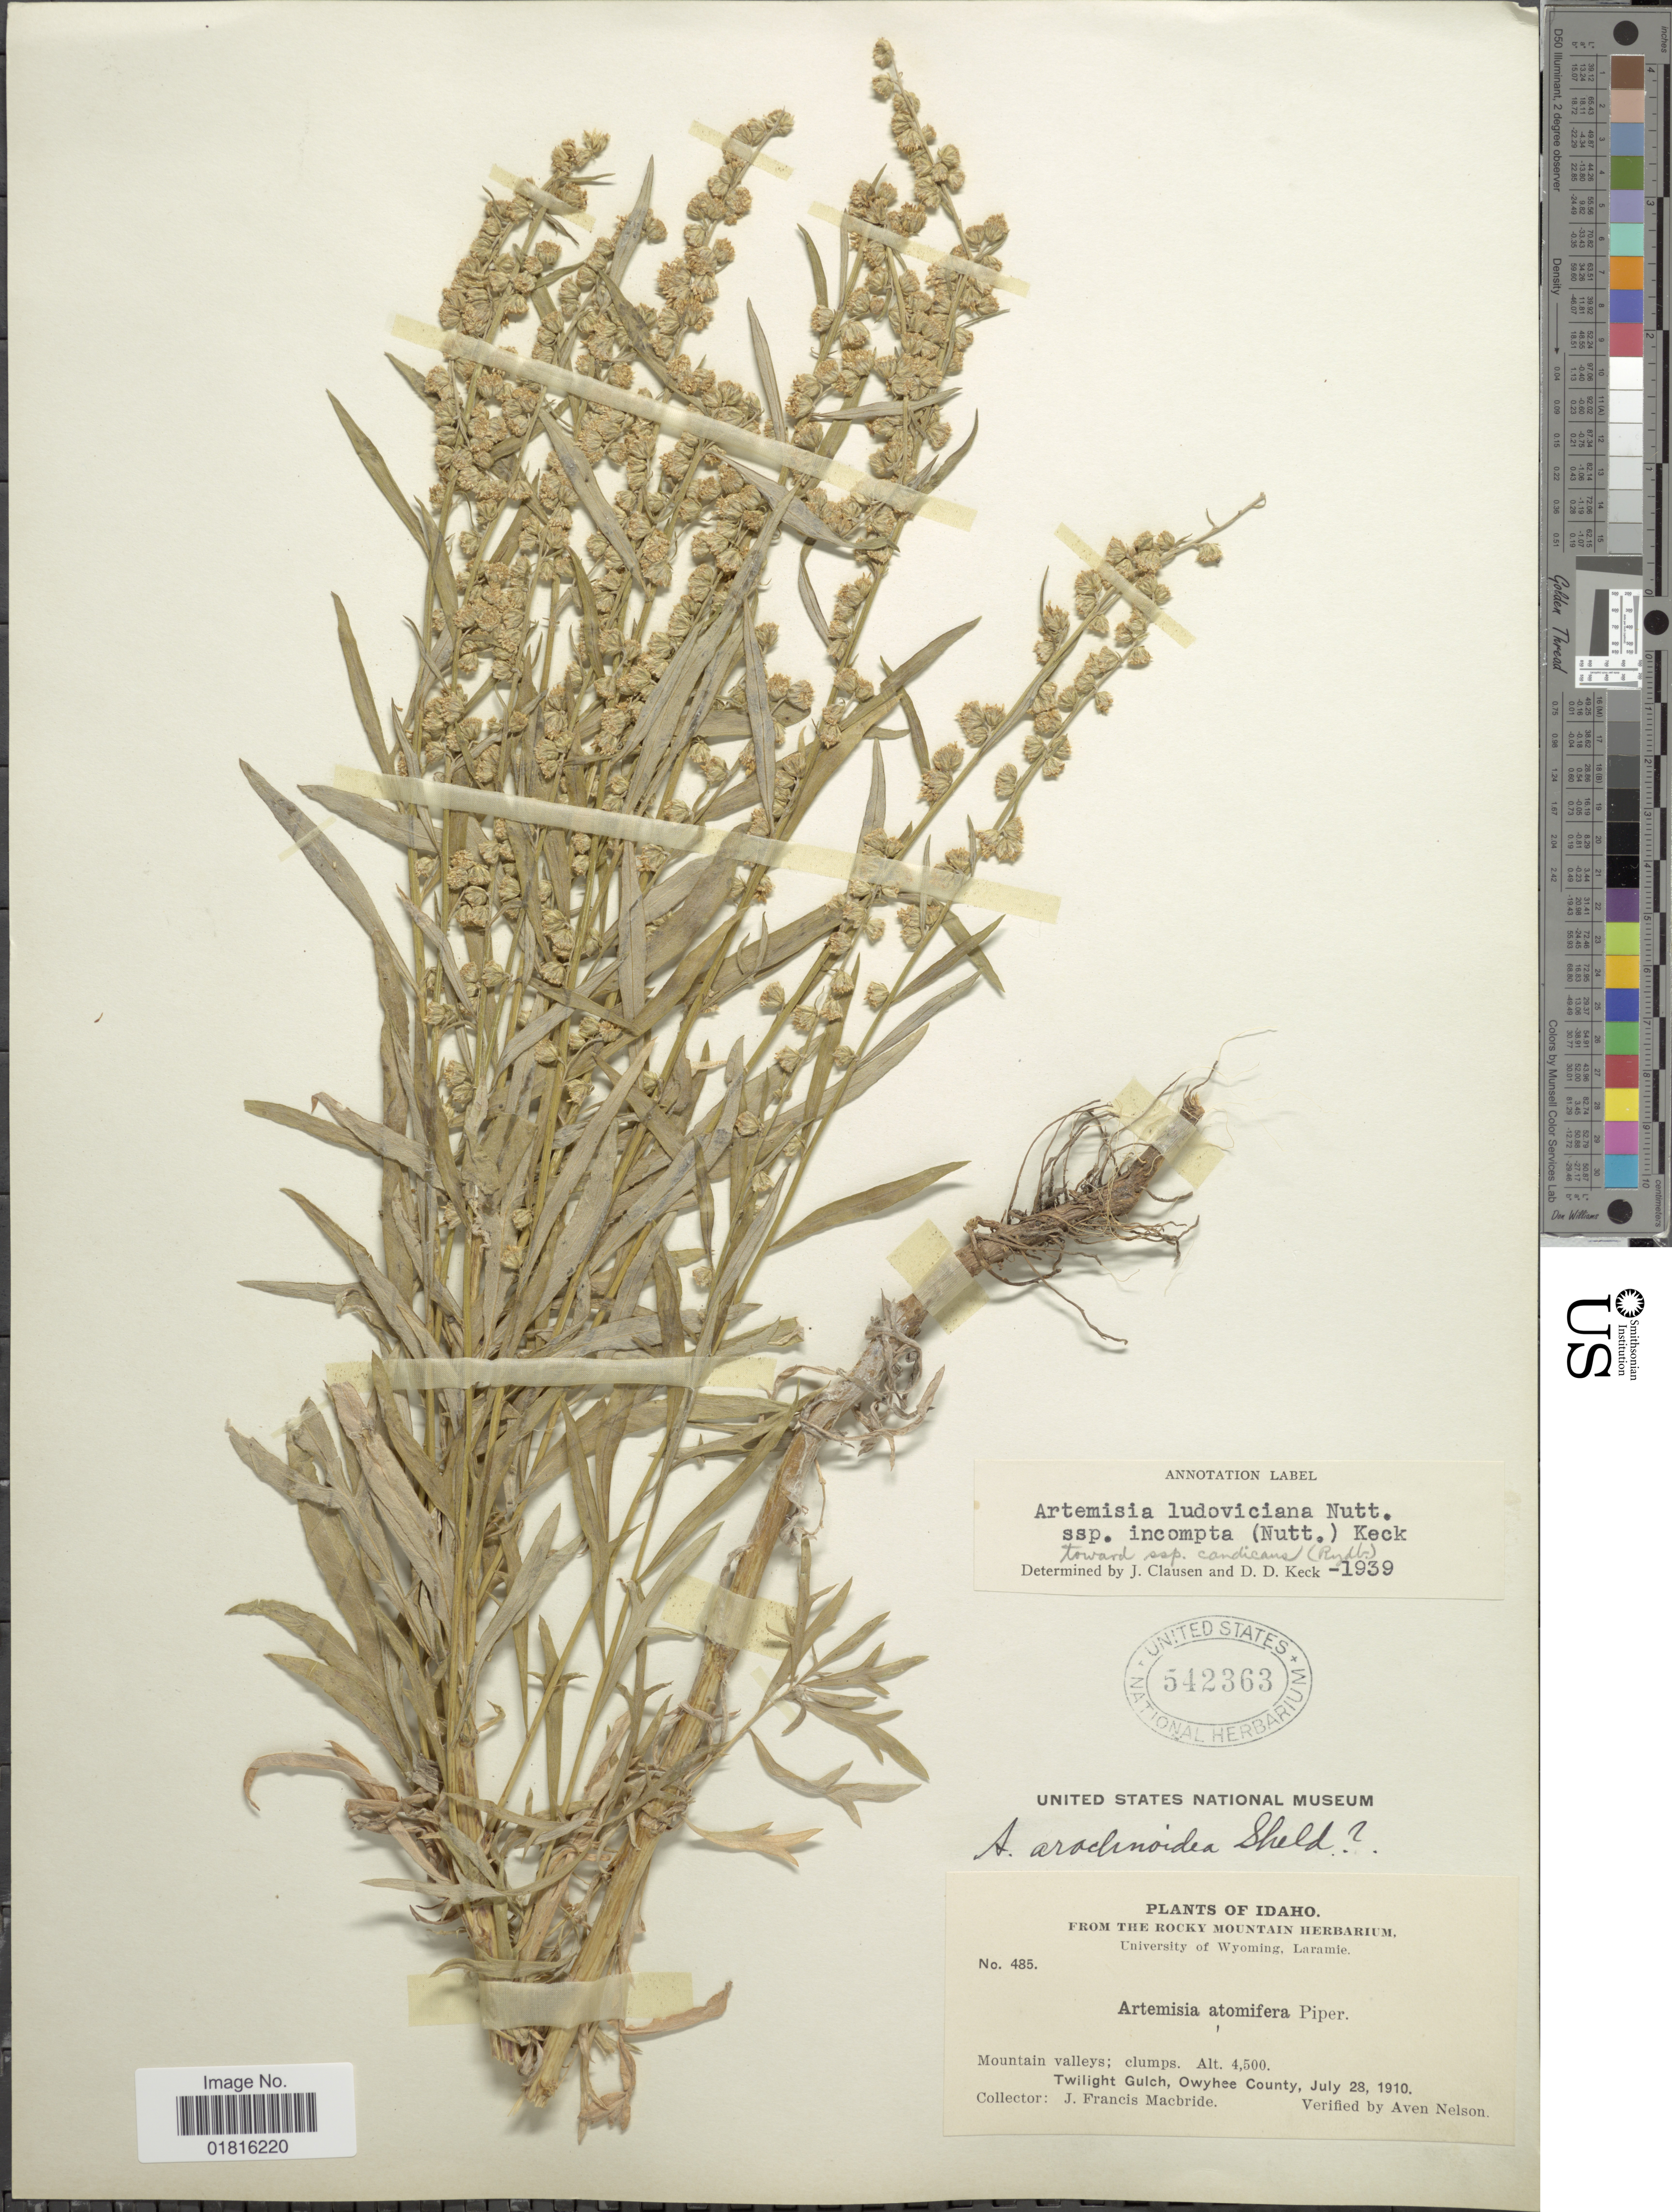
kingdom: Plantae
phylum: Tracheophyta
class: Magnoliopsida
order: Asterales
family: Asteraceae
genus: Artemisia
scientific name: Artemisia ludoviciana subsp. incompta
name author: (Nutt.) D.D. Keck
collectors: J. F. Macbride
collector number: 485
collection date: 1910-07-28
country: United States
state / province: Idaho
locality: Mountains valleys; clumps, Twilight Gulch, Owyhee County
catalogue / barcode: US 542363